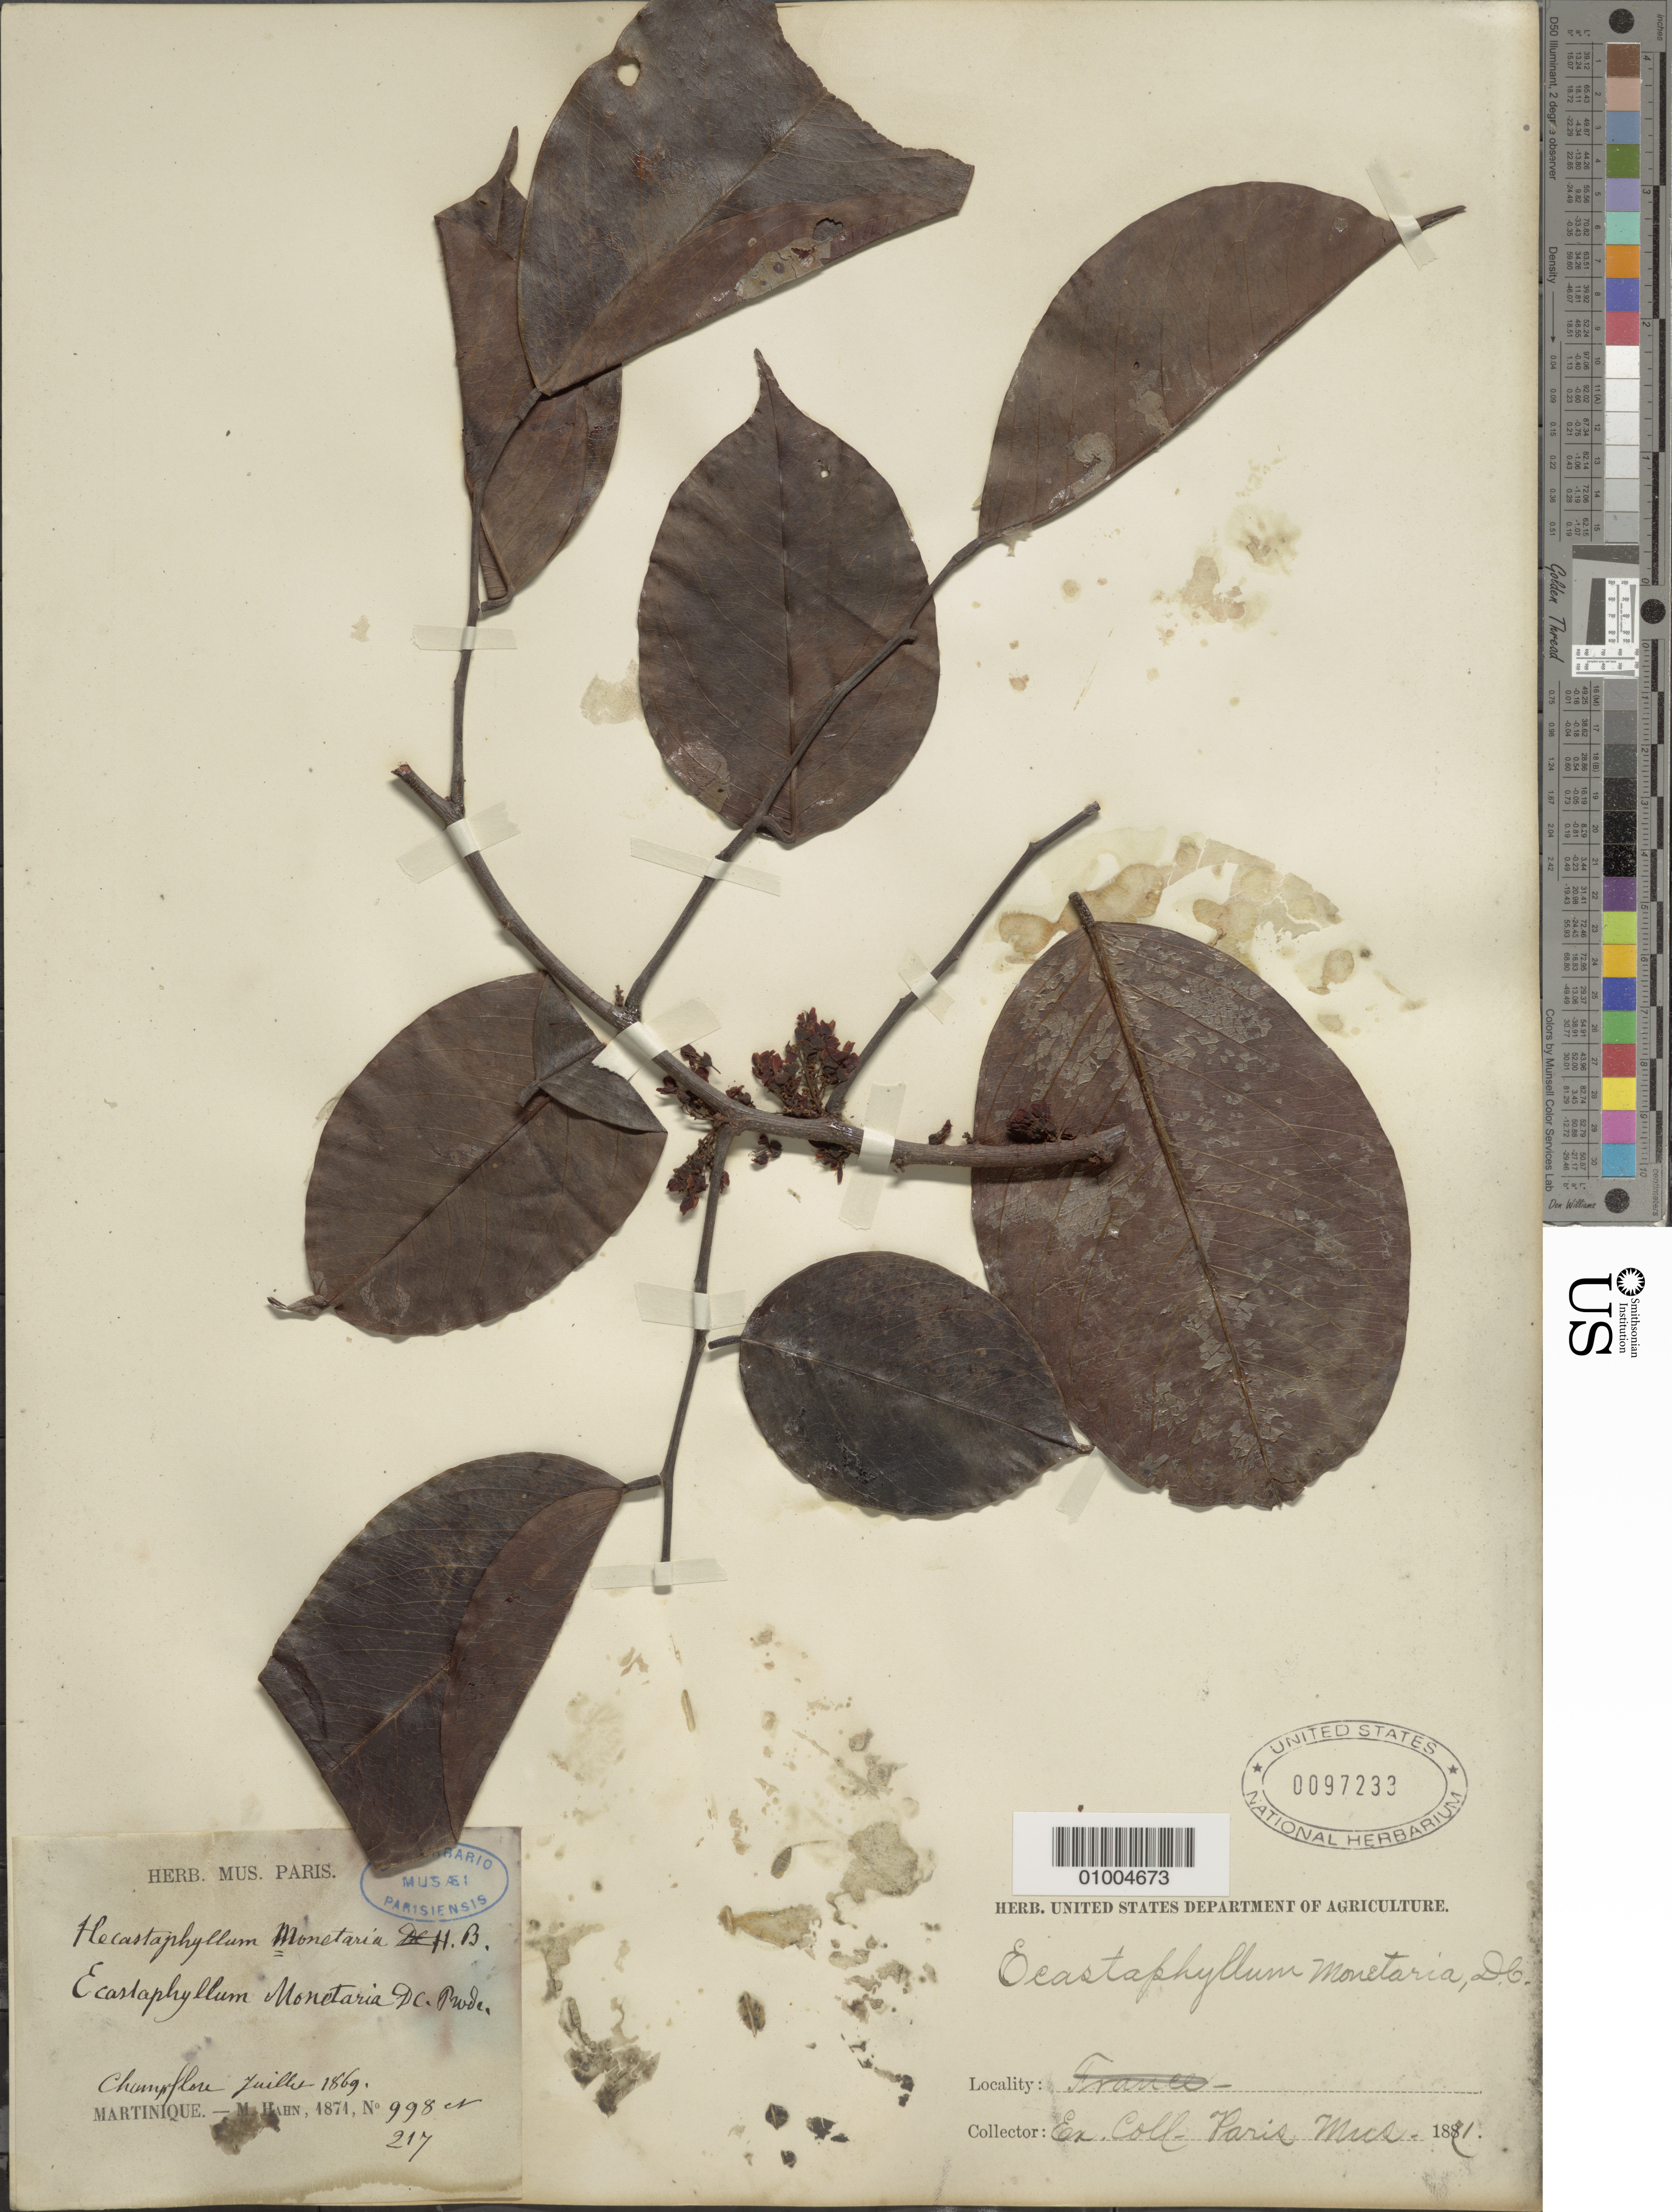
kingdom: Plantae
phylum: Tracheophyta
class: Magnoliopsida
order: Fabales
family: Fabaceae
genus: Dalbergia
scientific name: Dalbergia monetaria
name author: L. f.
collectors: M. Hahn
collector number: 998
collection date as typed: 1874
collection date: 1874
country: Martinique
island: Martinique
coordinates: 0 N, 0 E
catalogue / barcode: US 97233